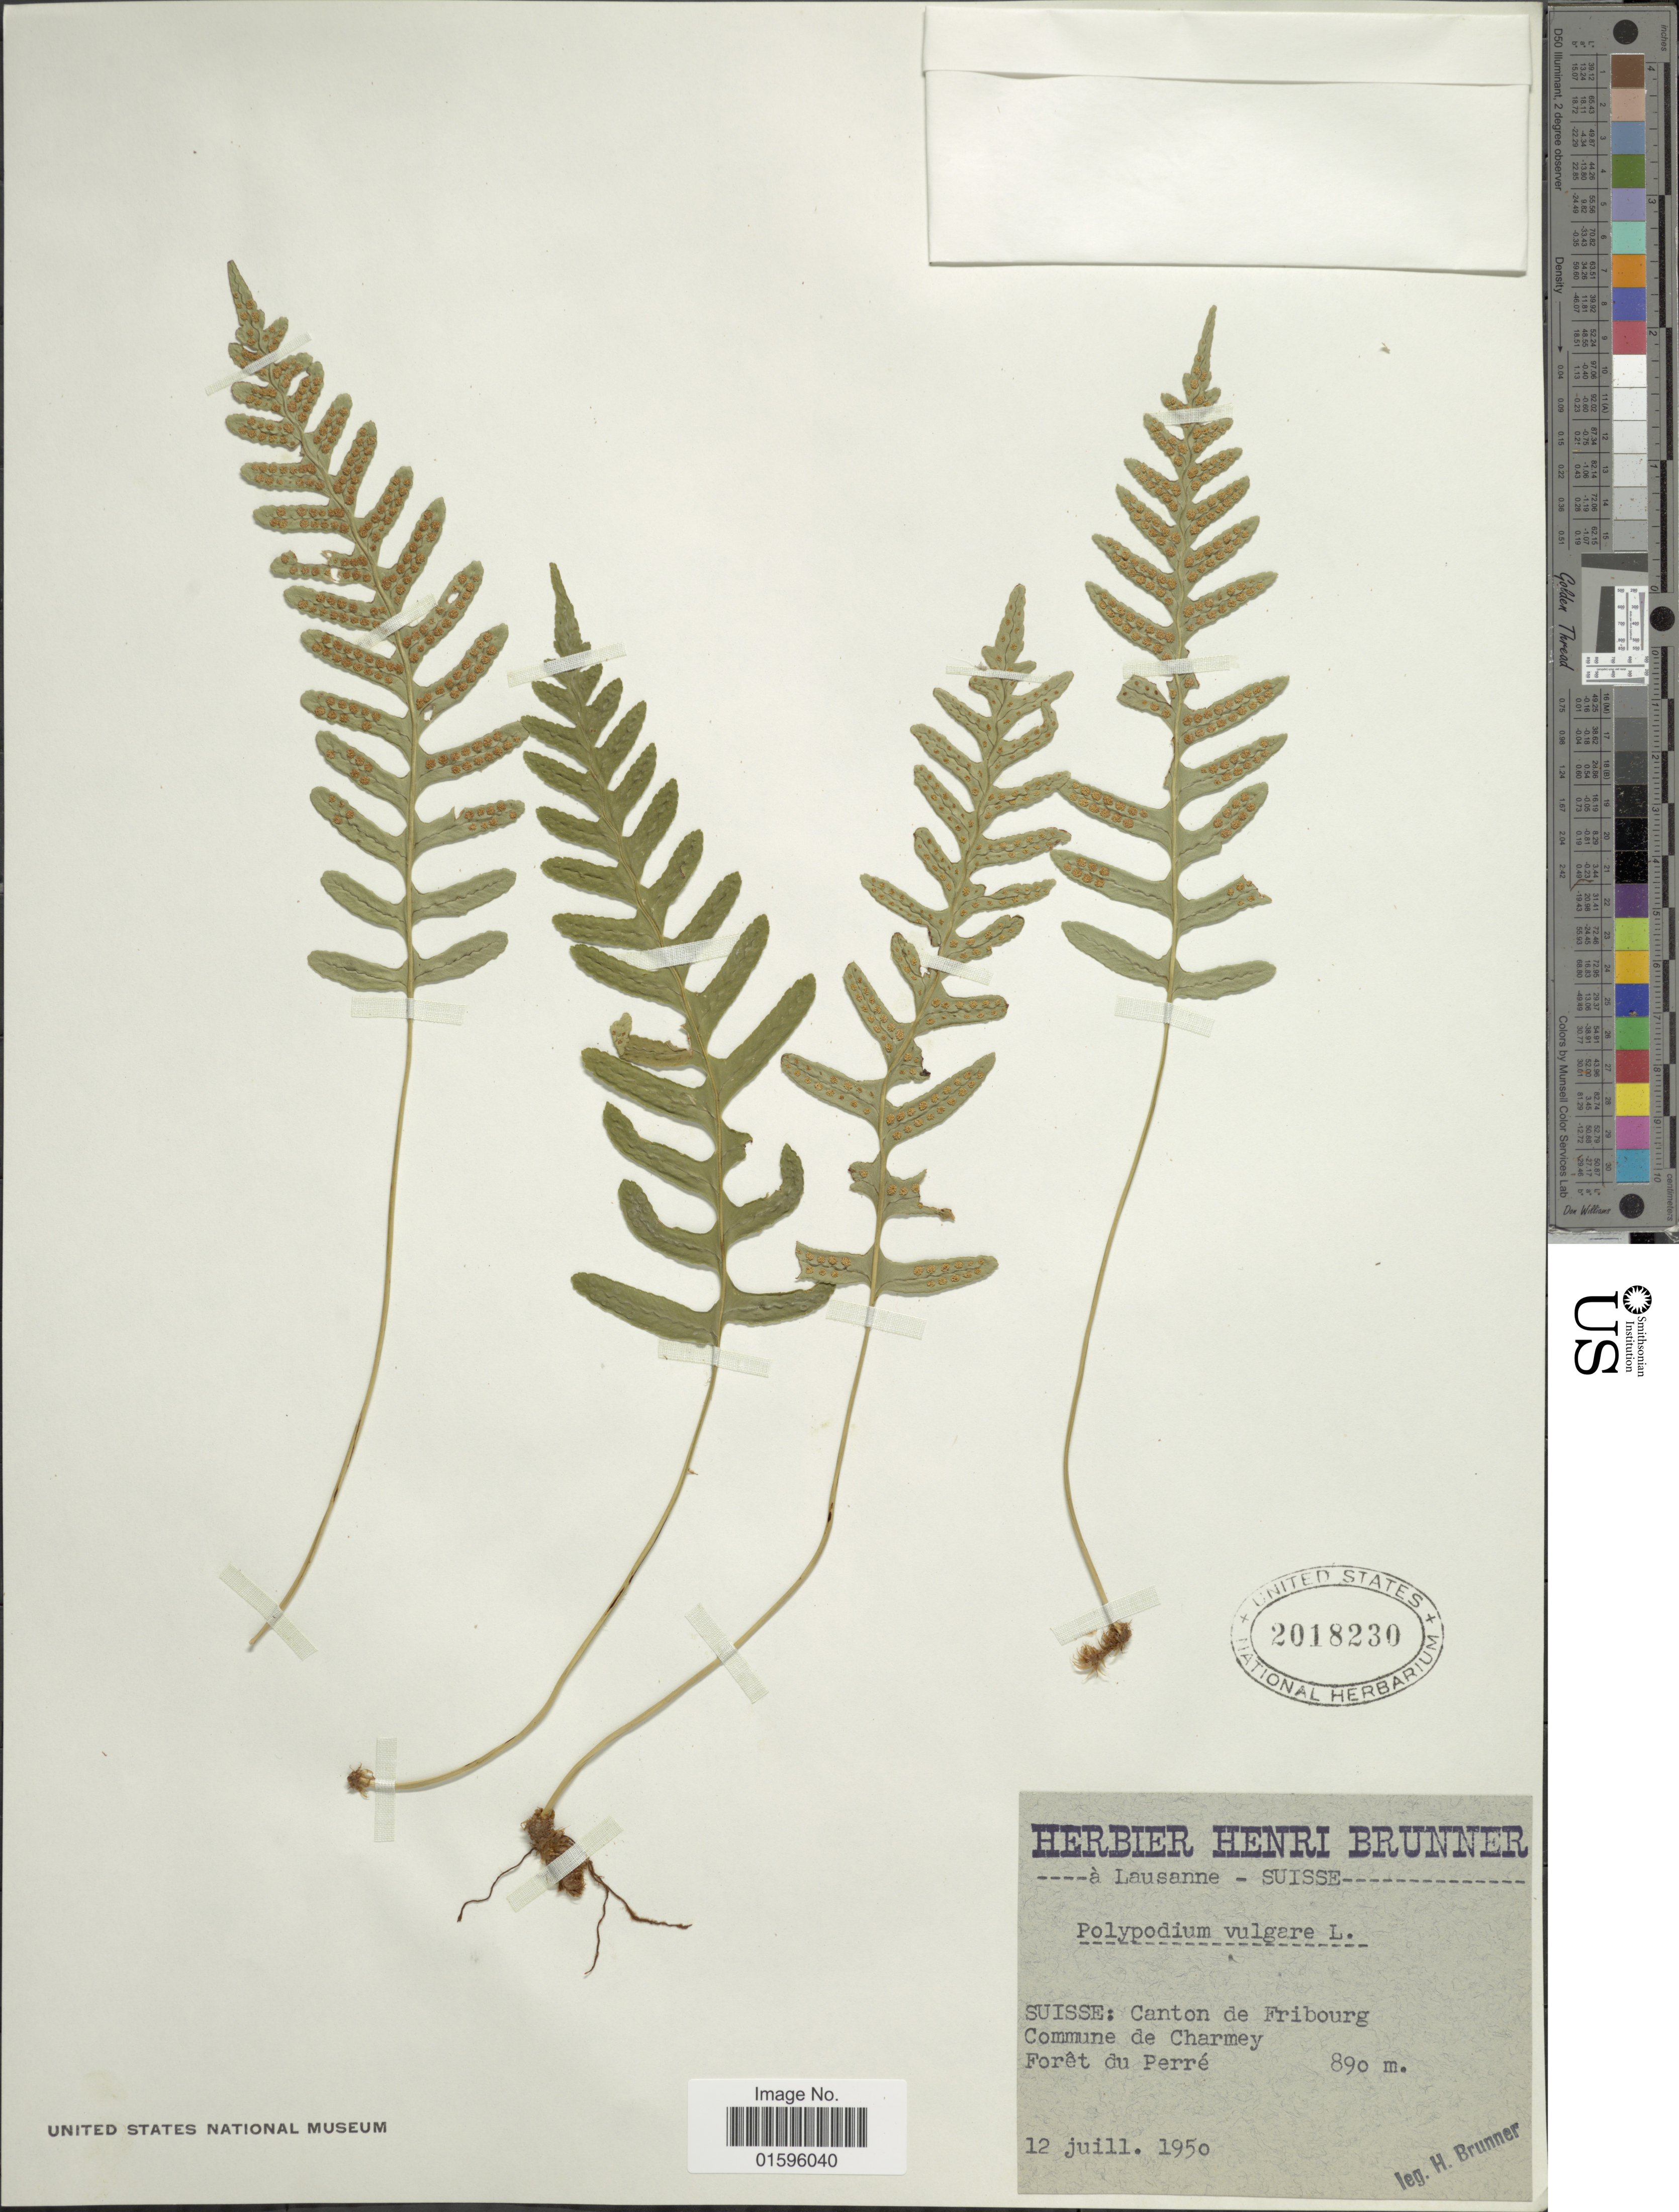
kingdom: Plantae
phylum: Tracheophyta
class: Polypodiopsida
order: Polypodiales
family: Polypodiaceae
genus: Polypodium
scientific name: Polypodium vulgare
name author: L.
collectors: H. Brunner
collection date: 1950-07-12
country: Switzerland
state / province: Fribourg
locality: Suisse: Canton de Fribourg, Commune de Charmey, Foret du Perre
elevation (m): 890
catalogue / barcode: US 2018230